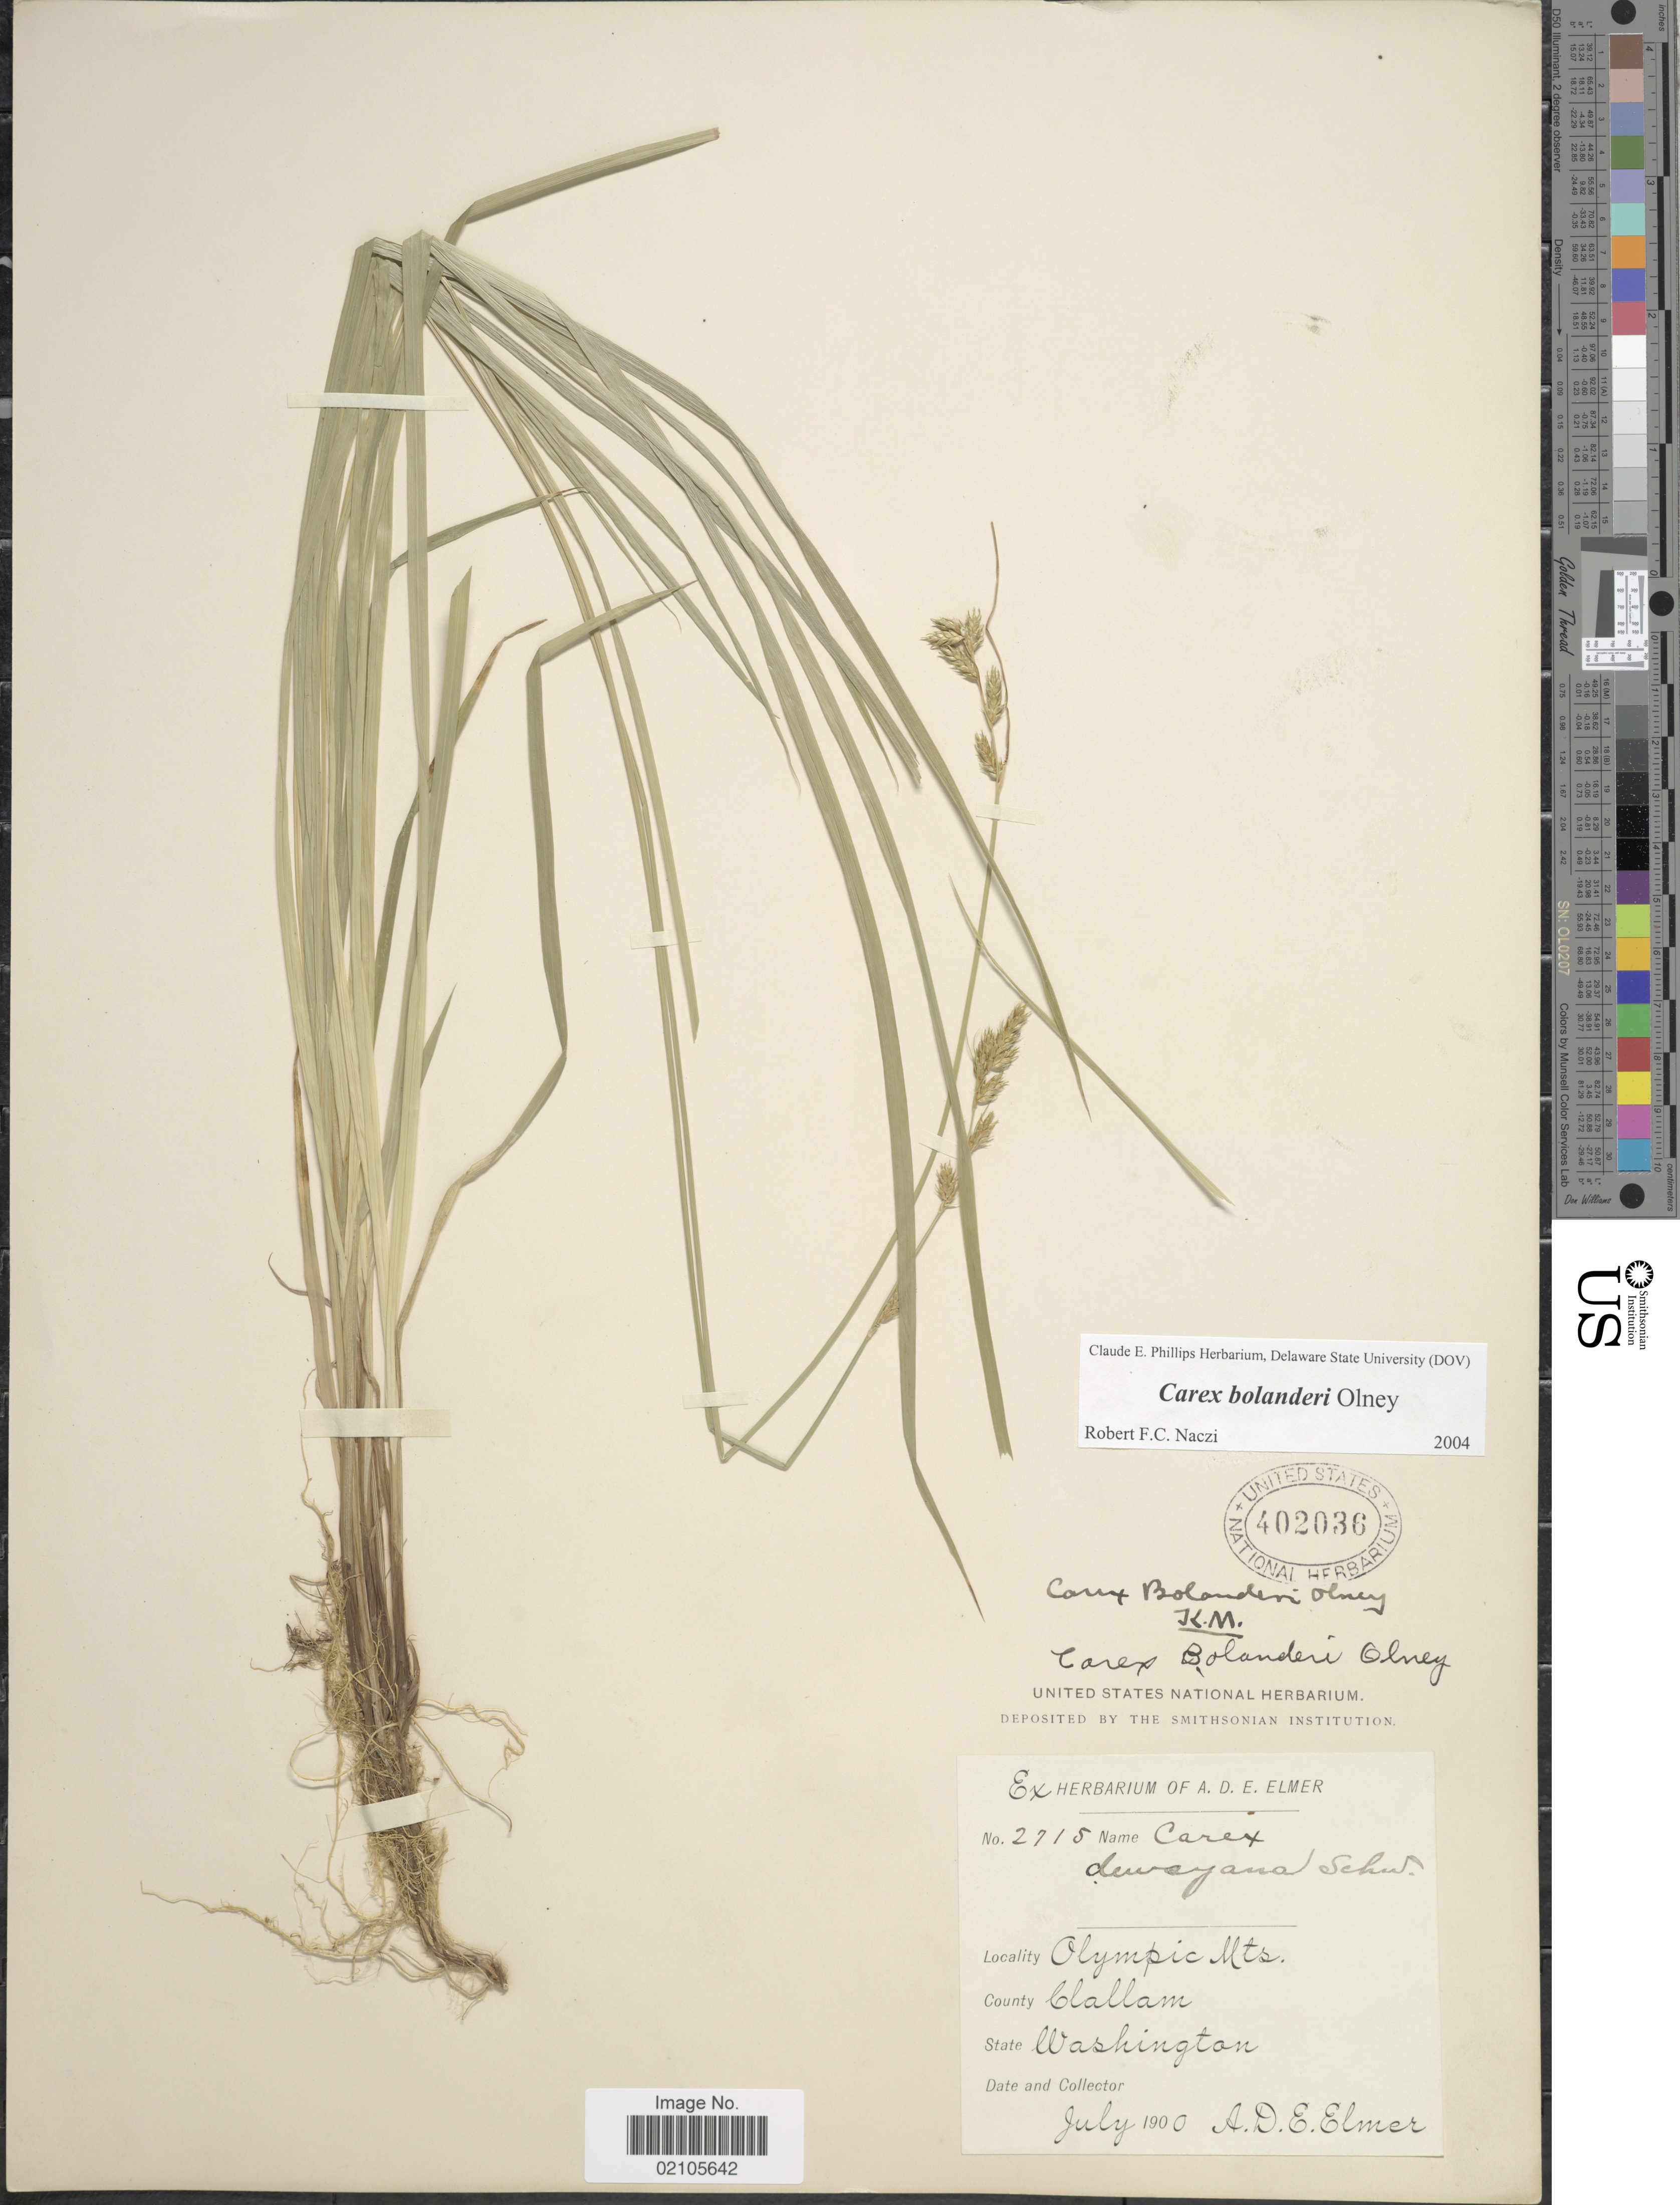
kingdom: Plantae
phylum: Tracheophyta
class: Liliopsida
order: Poales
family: Cyperaceae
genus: Carex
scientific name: Carex bolanderi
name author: Olney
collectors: A. D. E. Elmer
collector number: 2715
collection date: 1900-07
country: United States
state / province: Washington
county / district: Clallam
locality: Olympic Mts., County Clallam, State Washington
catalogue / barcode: US 402036